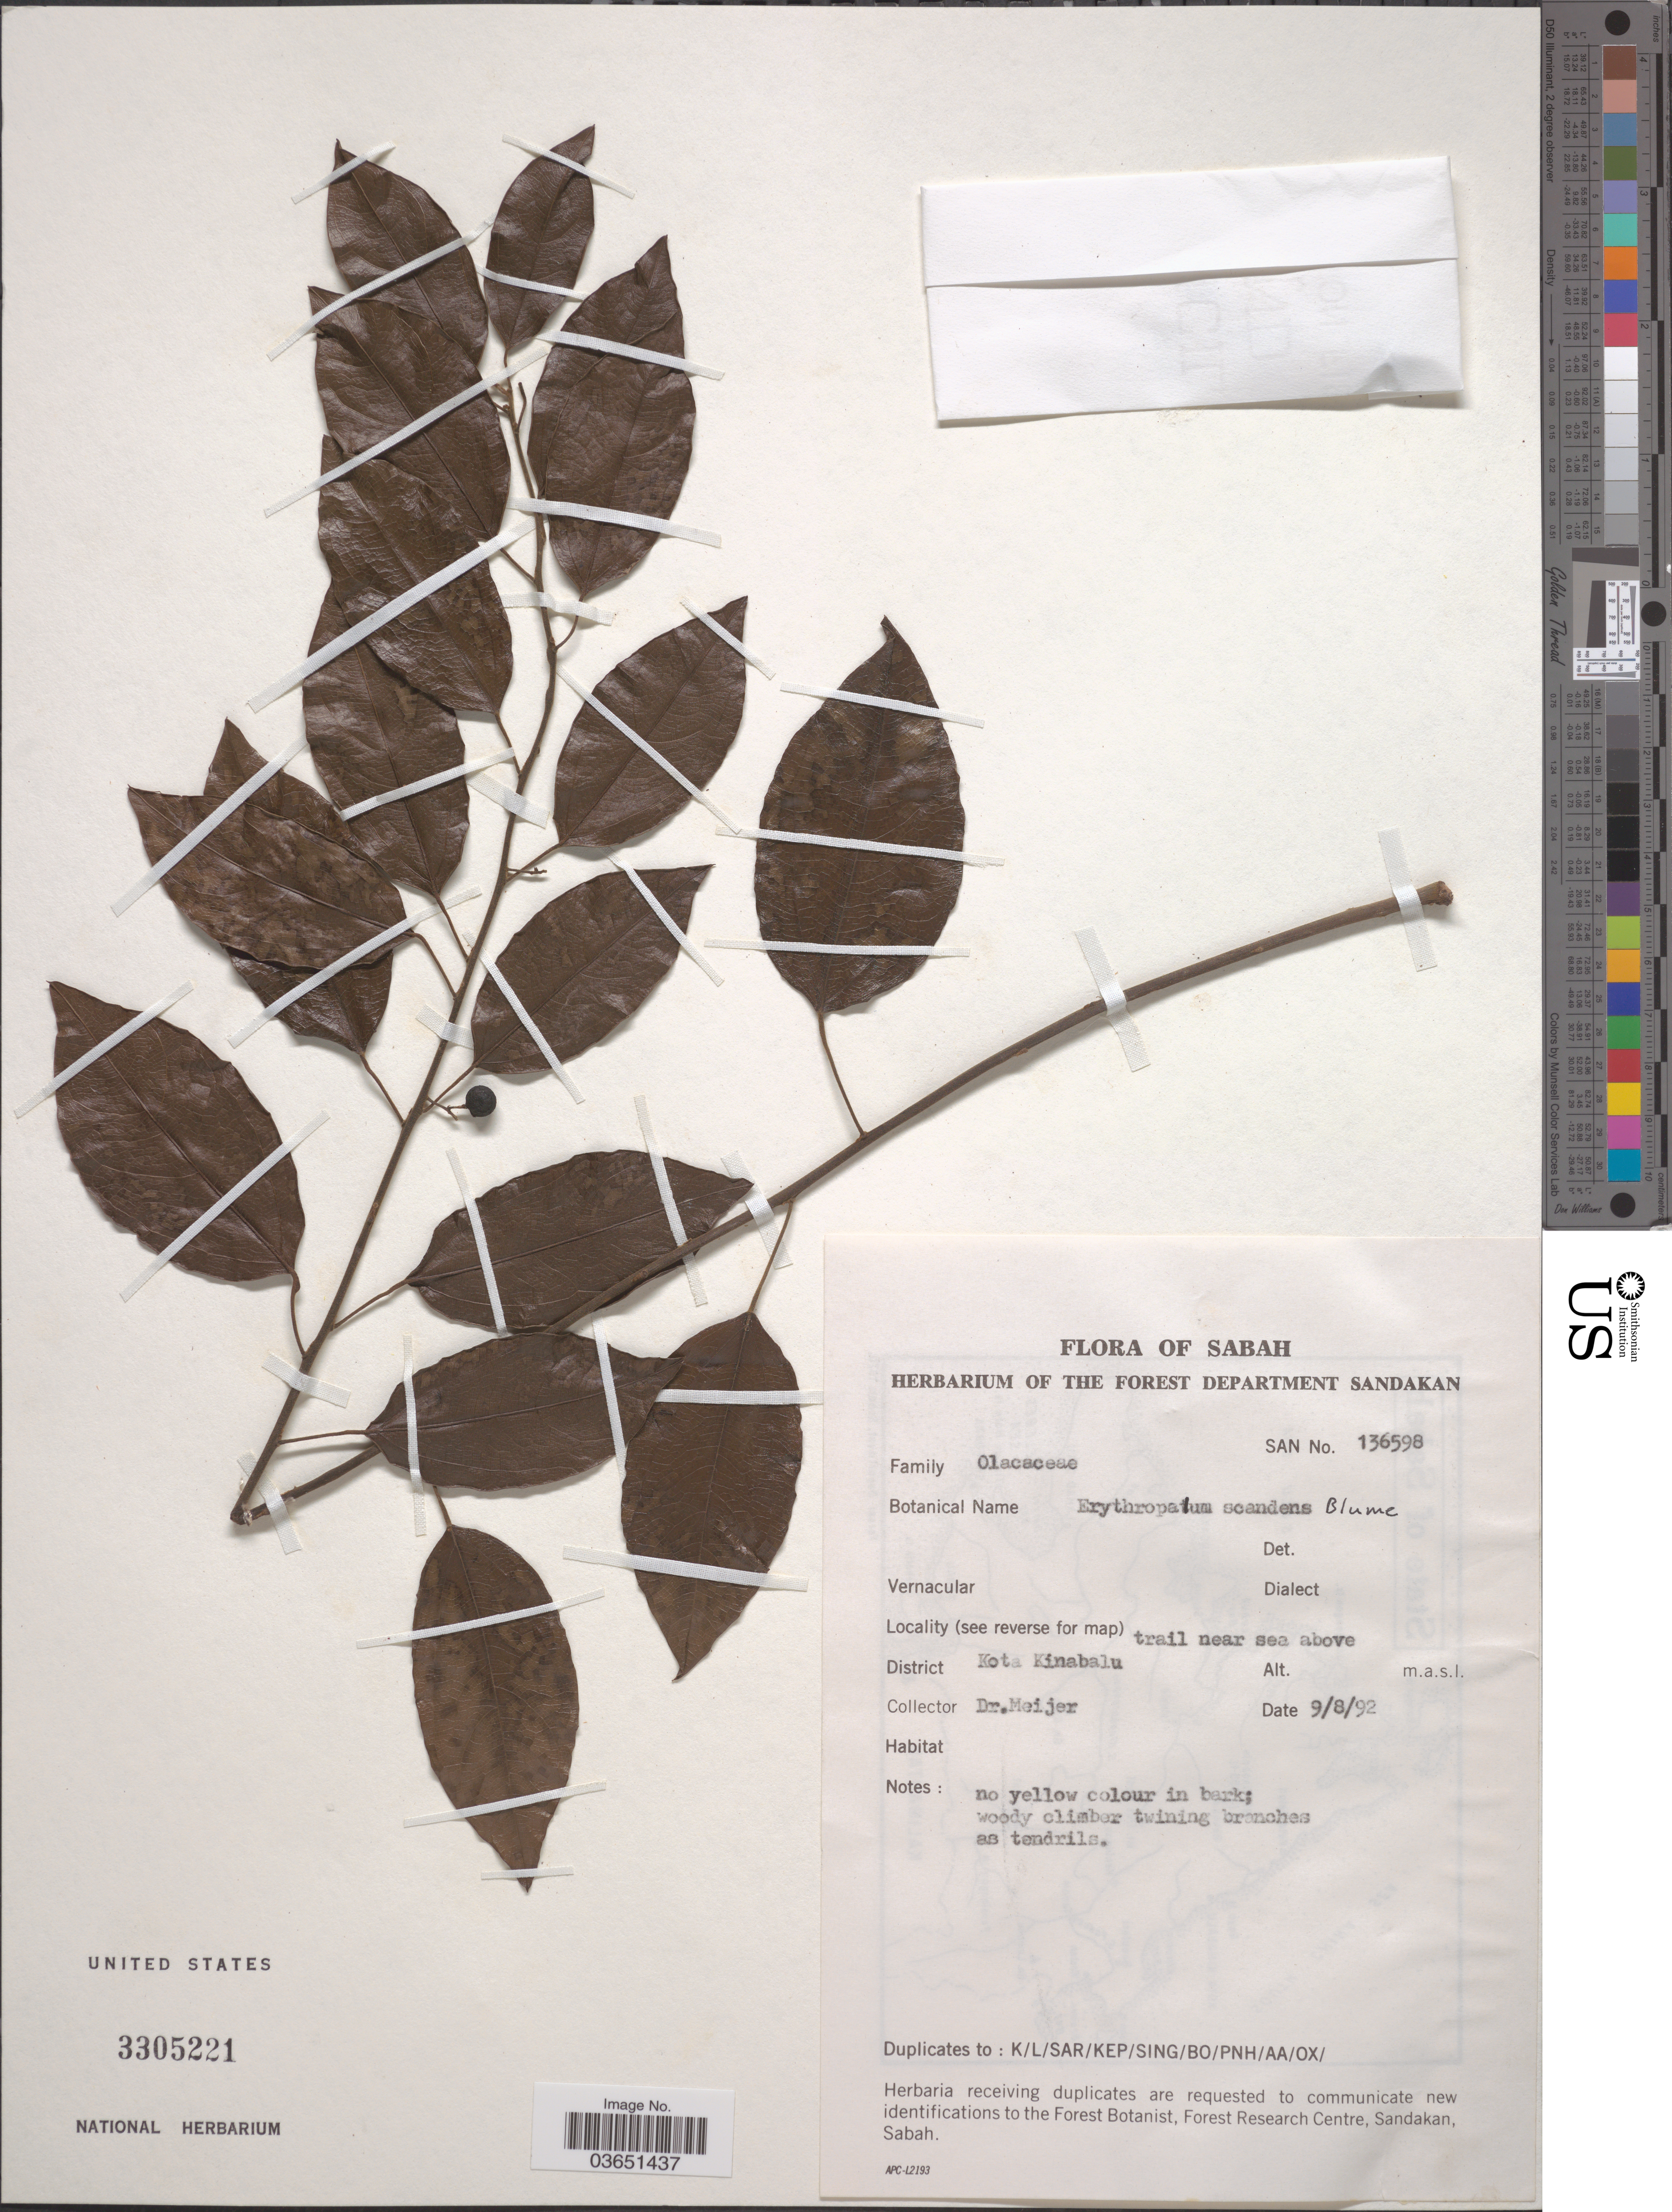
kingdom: Plantae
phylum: Tracheophyta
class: Magnoliopsida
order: Santalales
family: Erythropalaceae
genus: Erythropalum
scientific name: Erythropalum scandens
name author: Blume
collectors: -- Meijer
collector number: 136598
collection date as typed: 9/8/92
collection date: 1992-08-09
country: Malaysia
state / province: Sabah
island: Borneo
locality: Trail near sea above. District Kota Kinabalu.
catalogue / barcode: US 3305221